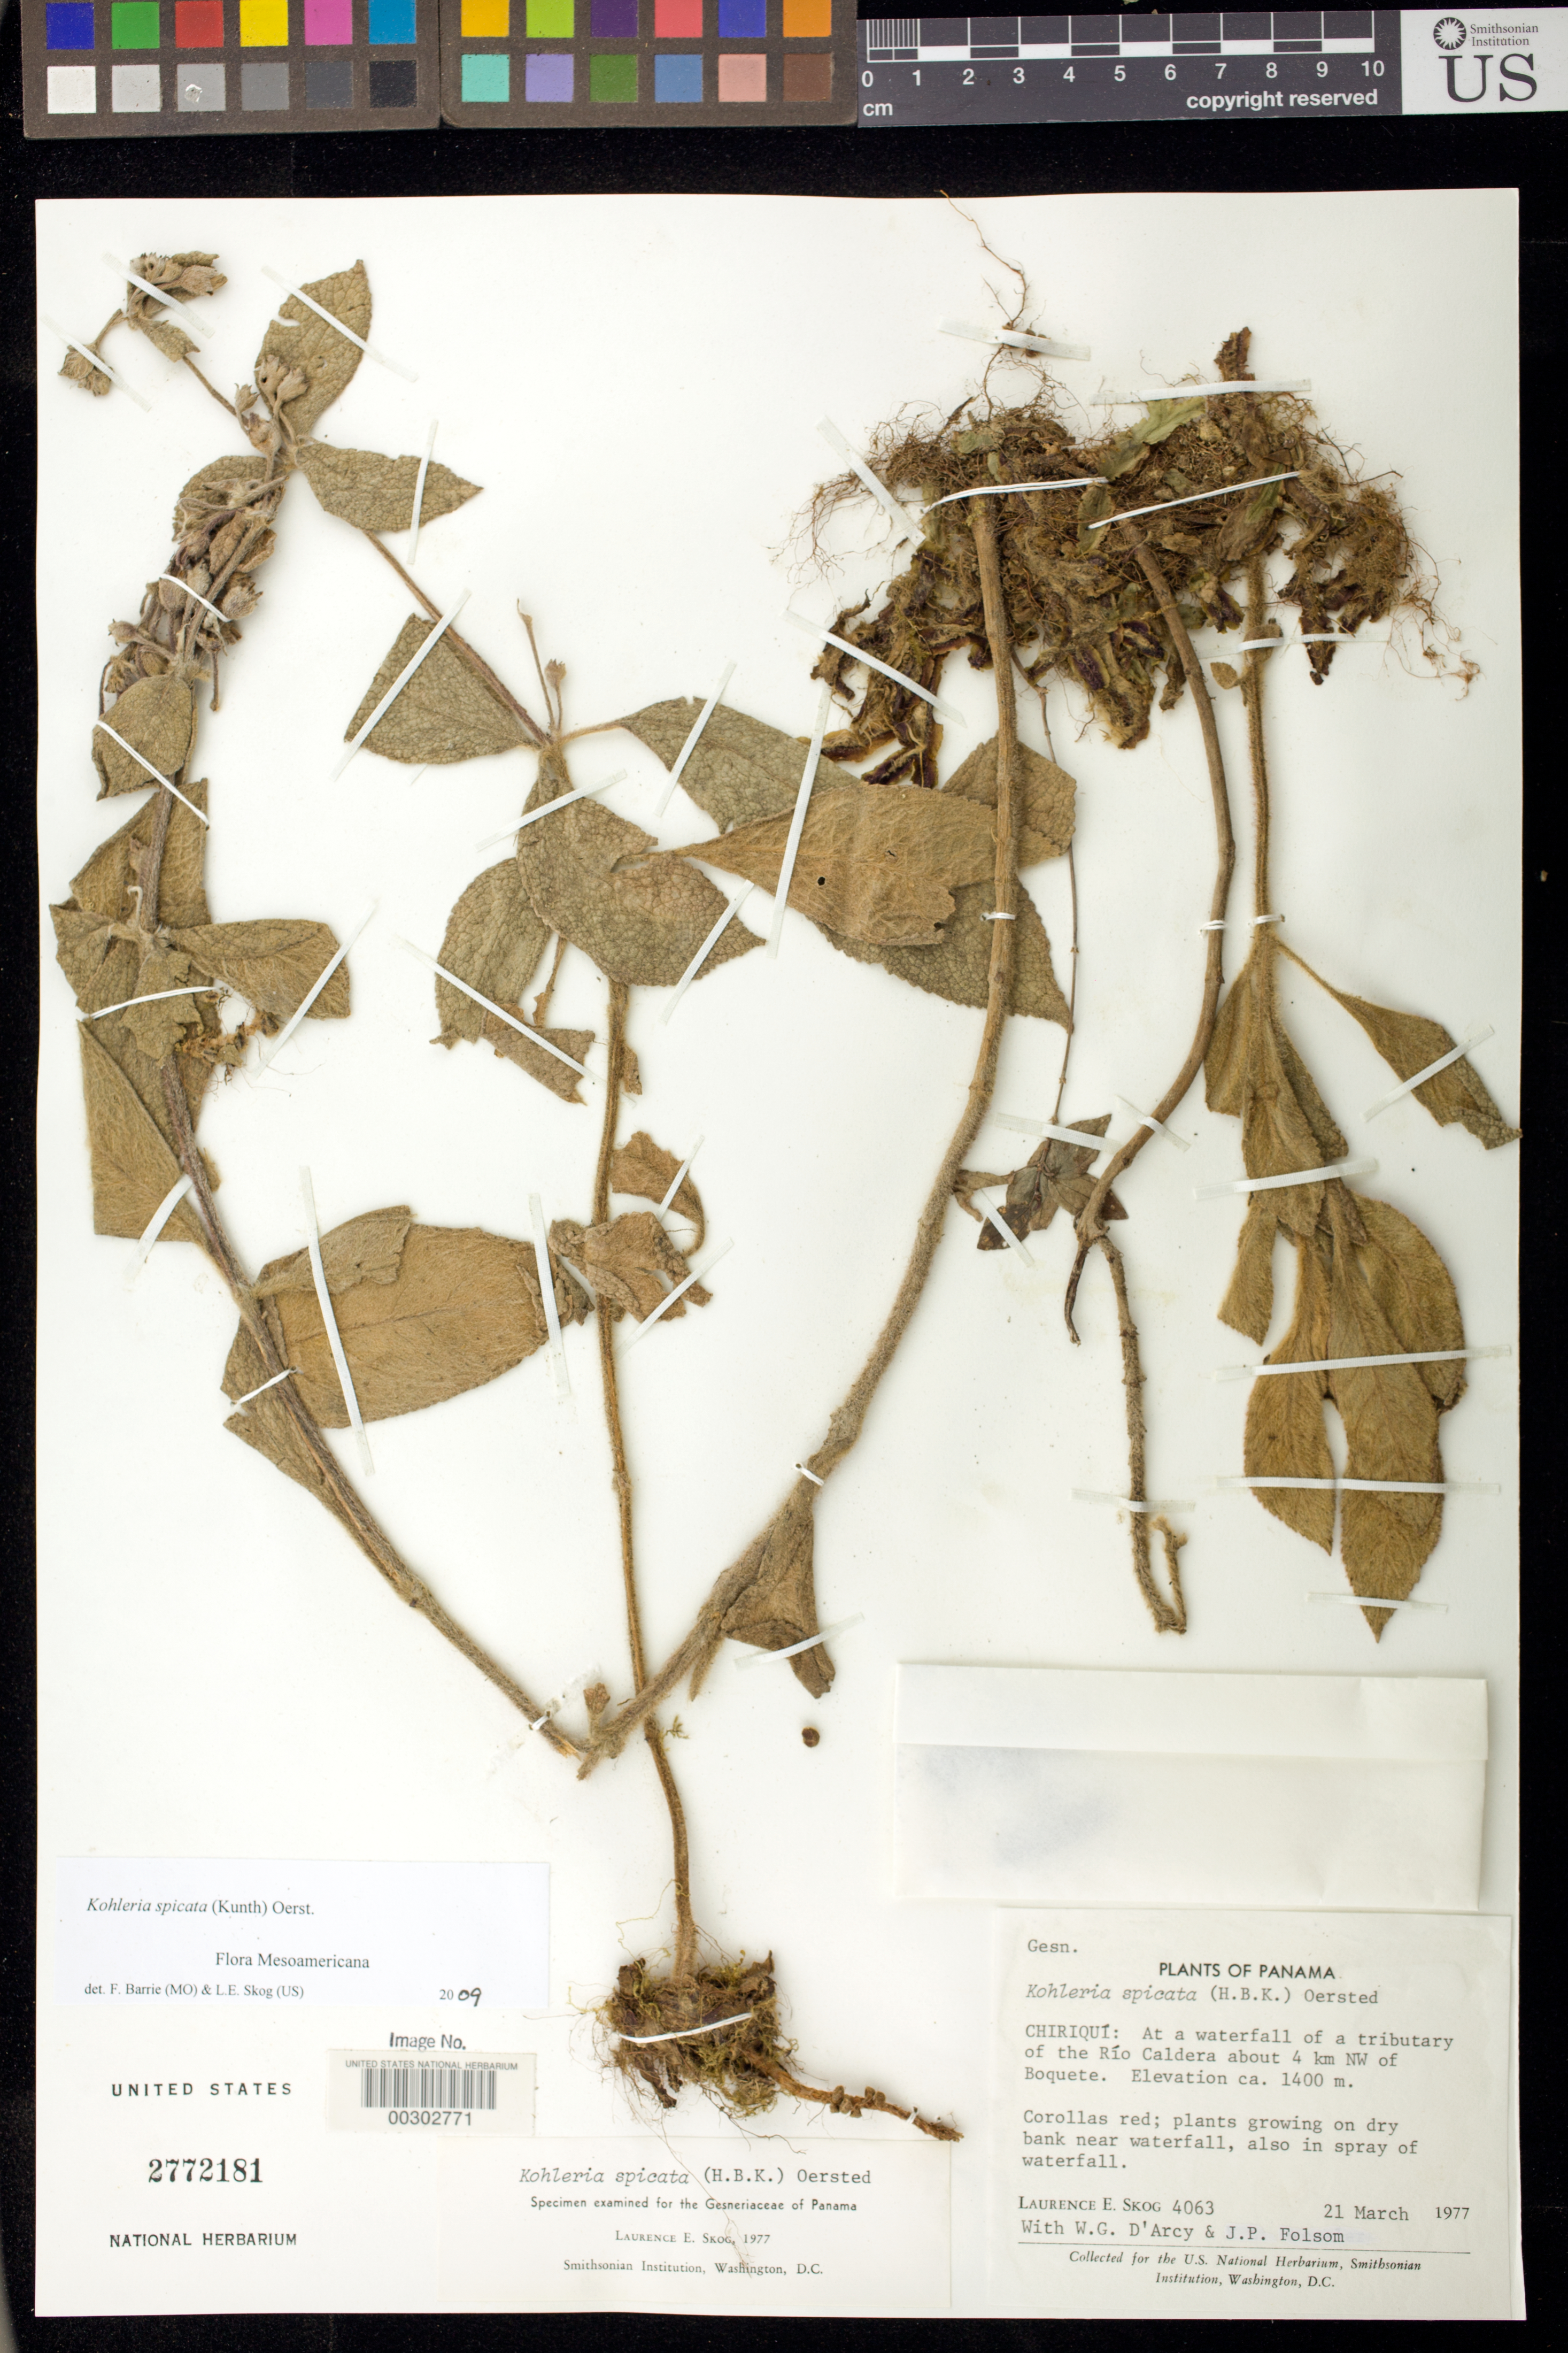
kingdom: Plantae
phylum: Tracheophyta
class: Magnoliopsida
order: Lamiales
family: Gesneriaceae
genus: Kohleria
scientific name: Kohleria spicata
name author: (Kunth) Oerst.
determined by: Skog, Laurence E.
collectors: L. E. Skog, W. G. D'Arcy & J. P. Folsom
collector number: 4063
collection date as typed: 21 Mar 1977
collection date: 1977-03-21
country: Panama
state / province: Chiriquí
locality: At a waterfall of a tributary of the Rio Caldera about 4 km NW of Boquete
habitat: On dry bank near waterfall, also in spray of waterfall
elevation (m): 1400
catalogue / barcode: US 2772181